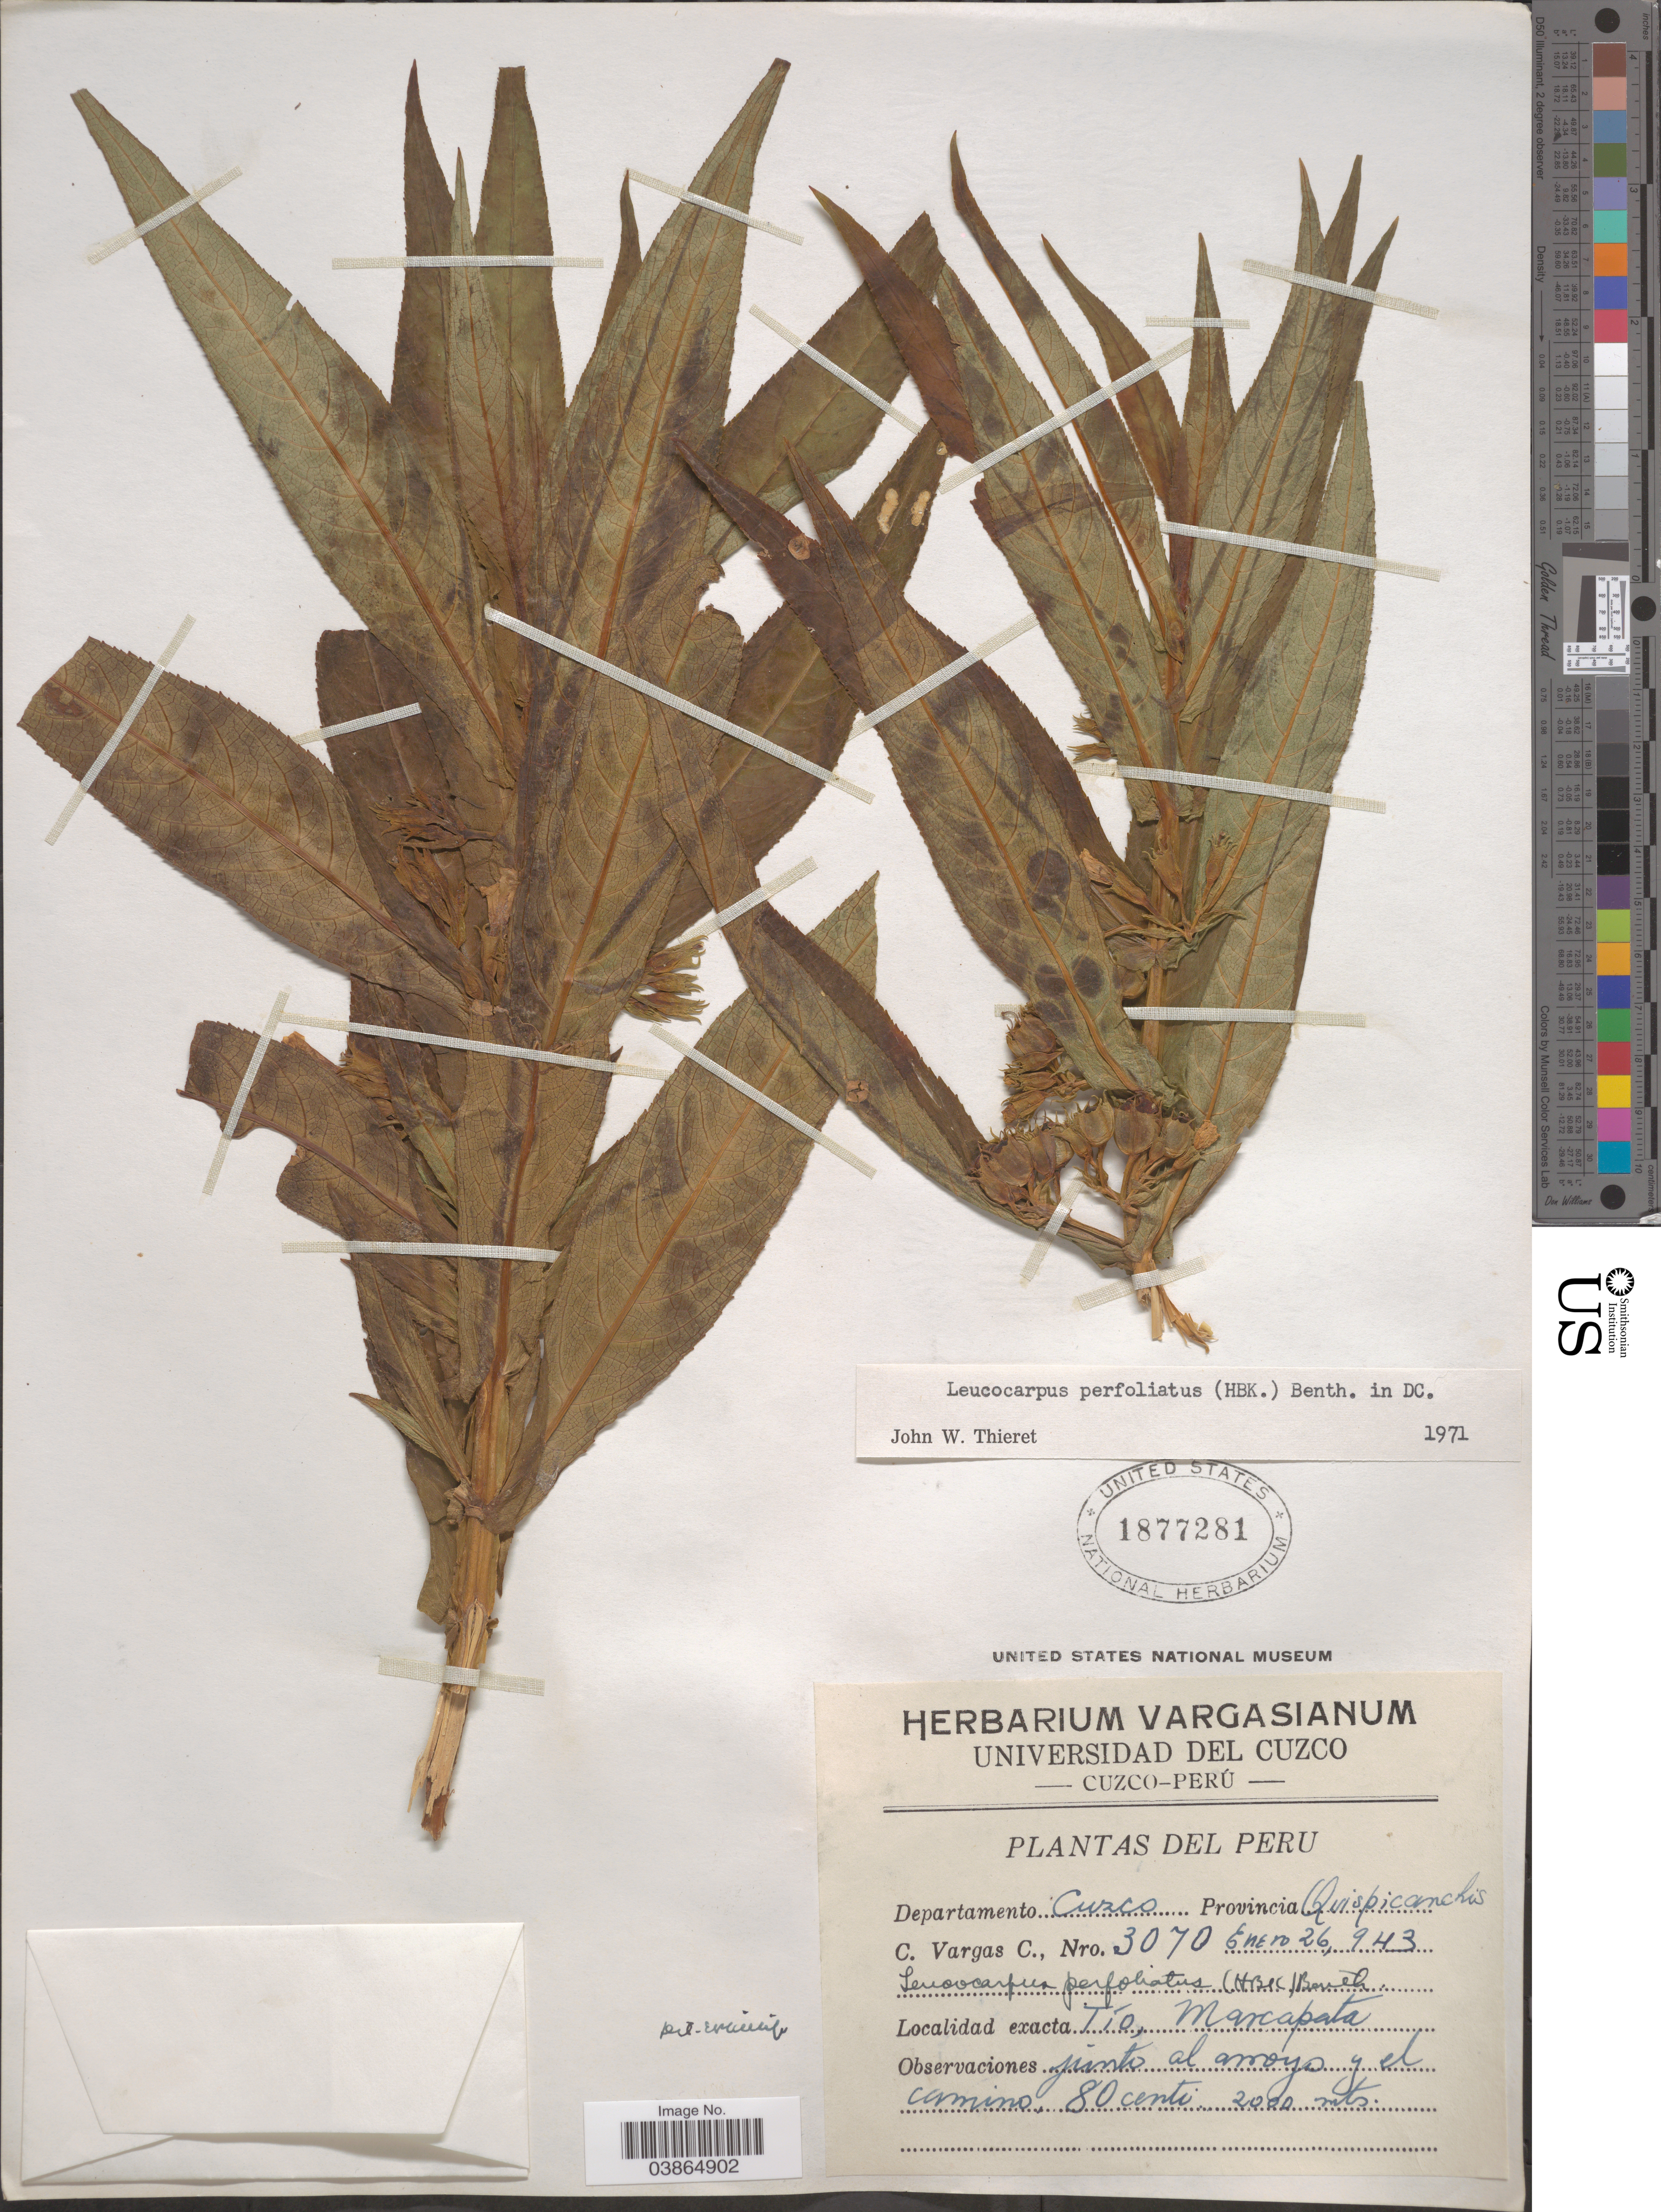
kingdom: Plantae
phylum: Tracheophyta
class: Magnoliopsida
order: Lamiales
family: Phrymaceae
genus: Leucocarpus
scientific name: Leucocarpus perfoliatus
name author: (Kunth) Benth.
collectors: C. Vargas Calderón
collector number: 3070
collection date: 1943-01-26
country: Peru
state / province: Cusco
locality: Departamento Cuzco. Provincia Quispicanchis. Tío, Marcapata.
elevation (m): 2000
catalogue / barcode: US 1877281